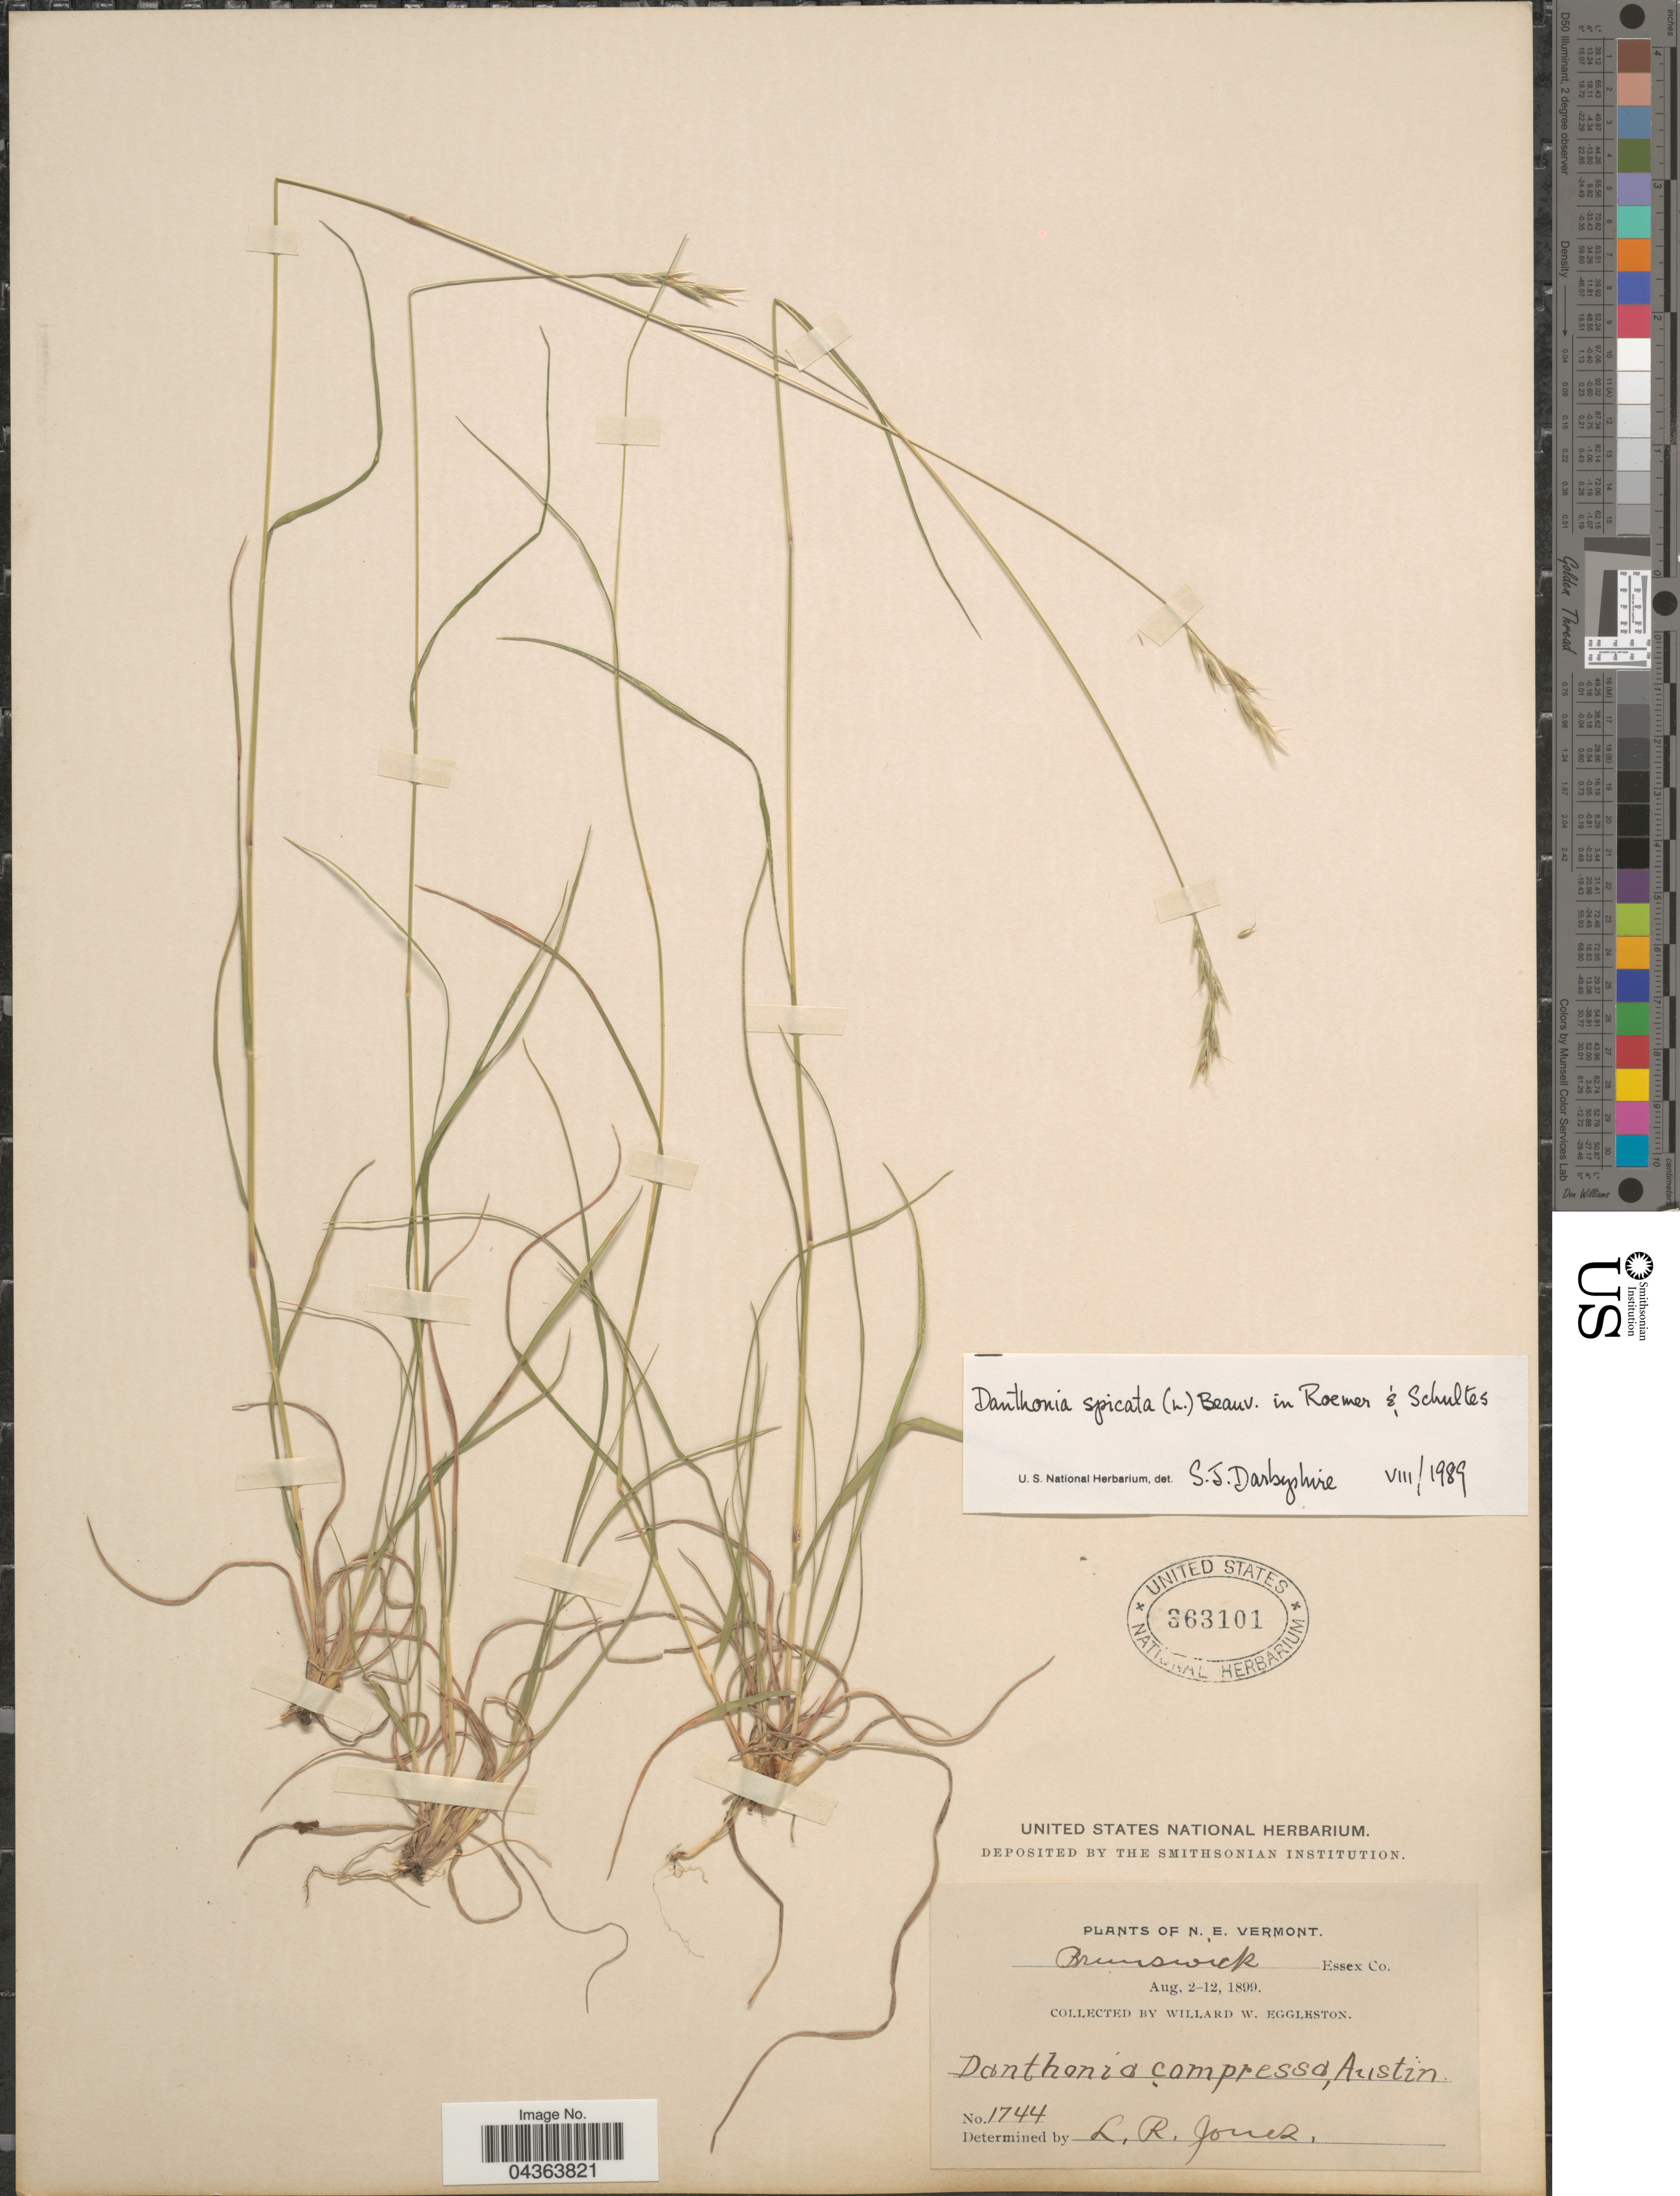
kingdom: Plantae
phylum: Tracheophyta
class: Liliopsida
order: Poales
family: Poaceae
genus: Danthonia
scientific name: Danthonia spicata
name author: (L.) P. Beauv. ex Roem. & Schult.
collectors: W. W. Eggleston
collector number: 1744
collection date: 1899-08-02/1899-08-12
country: United States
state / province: Vermont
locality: N. E. Vermont. Brunswick. Essex Co.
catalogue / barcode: US 363101